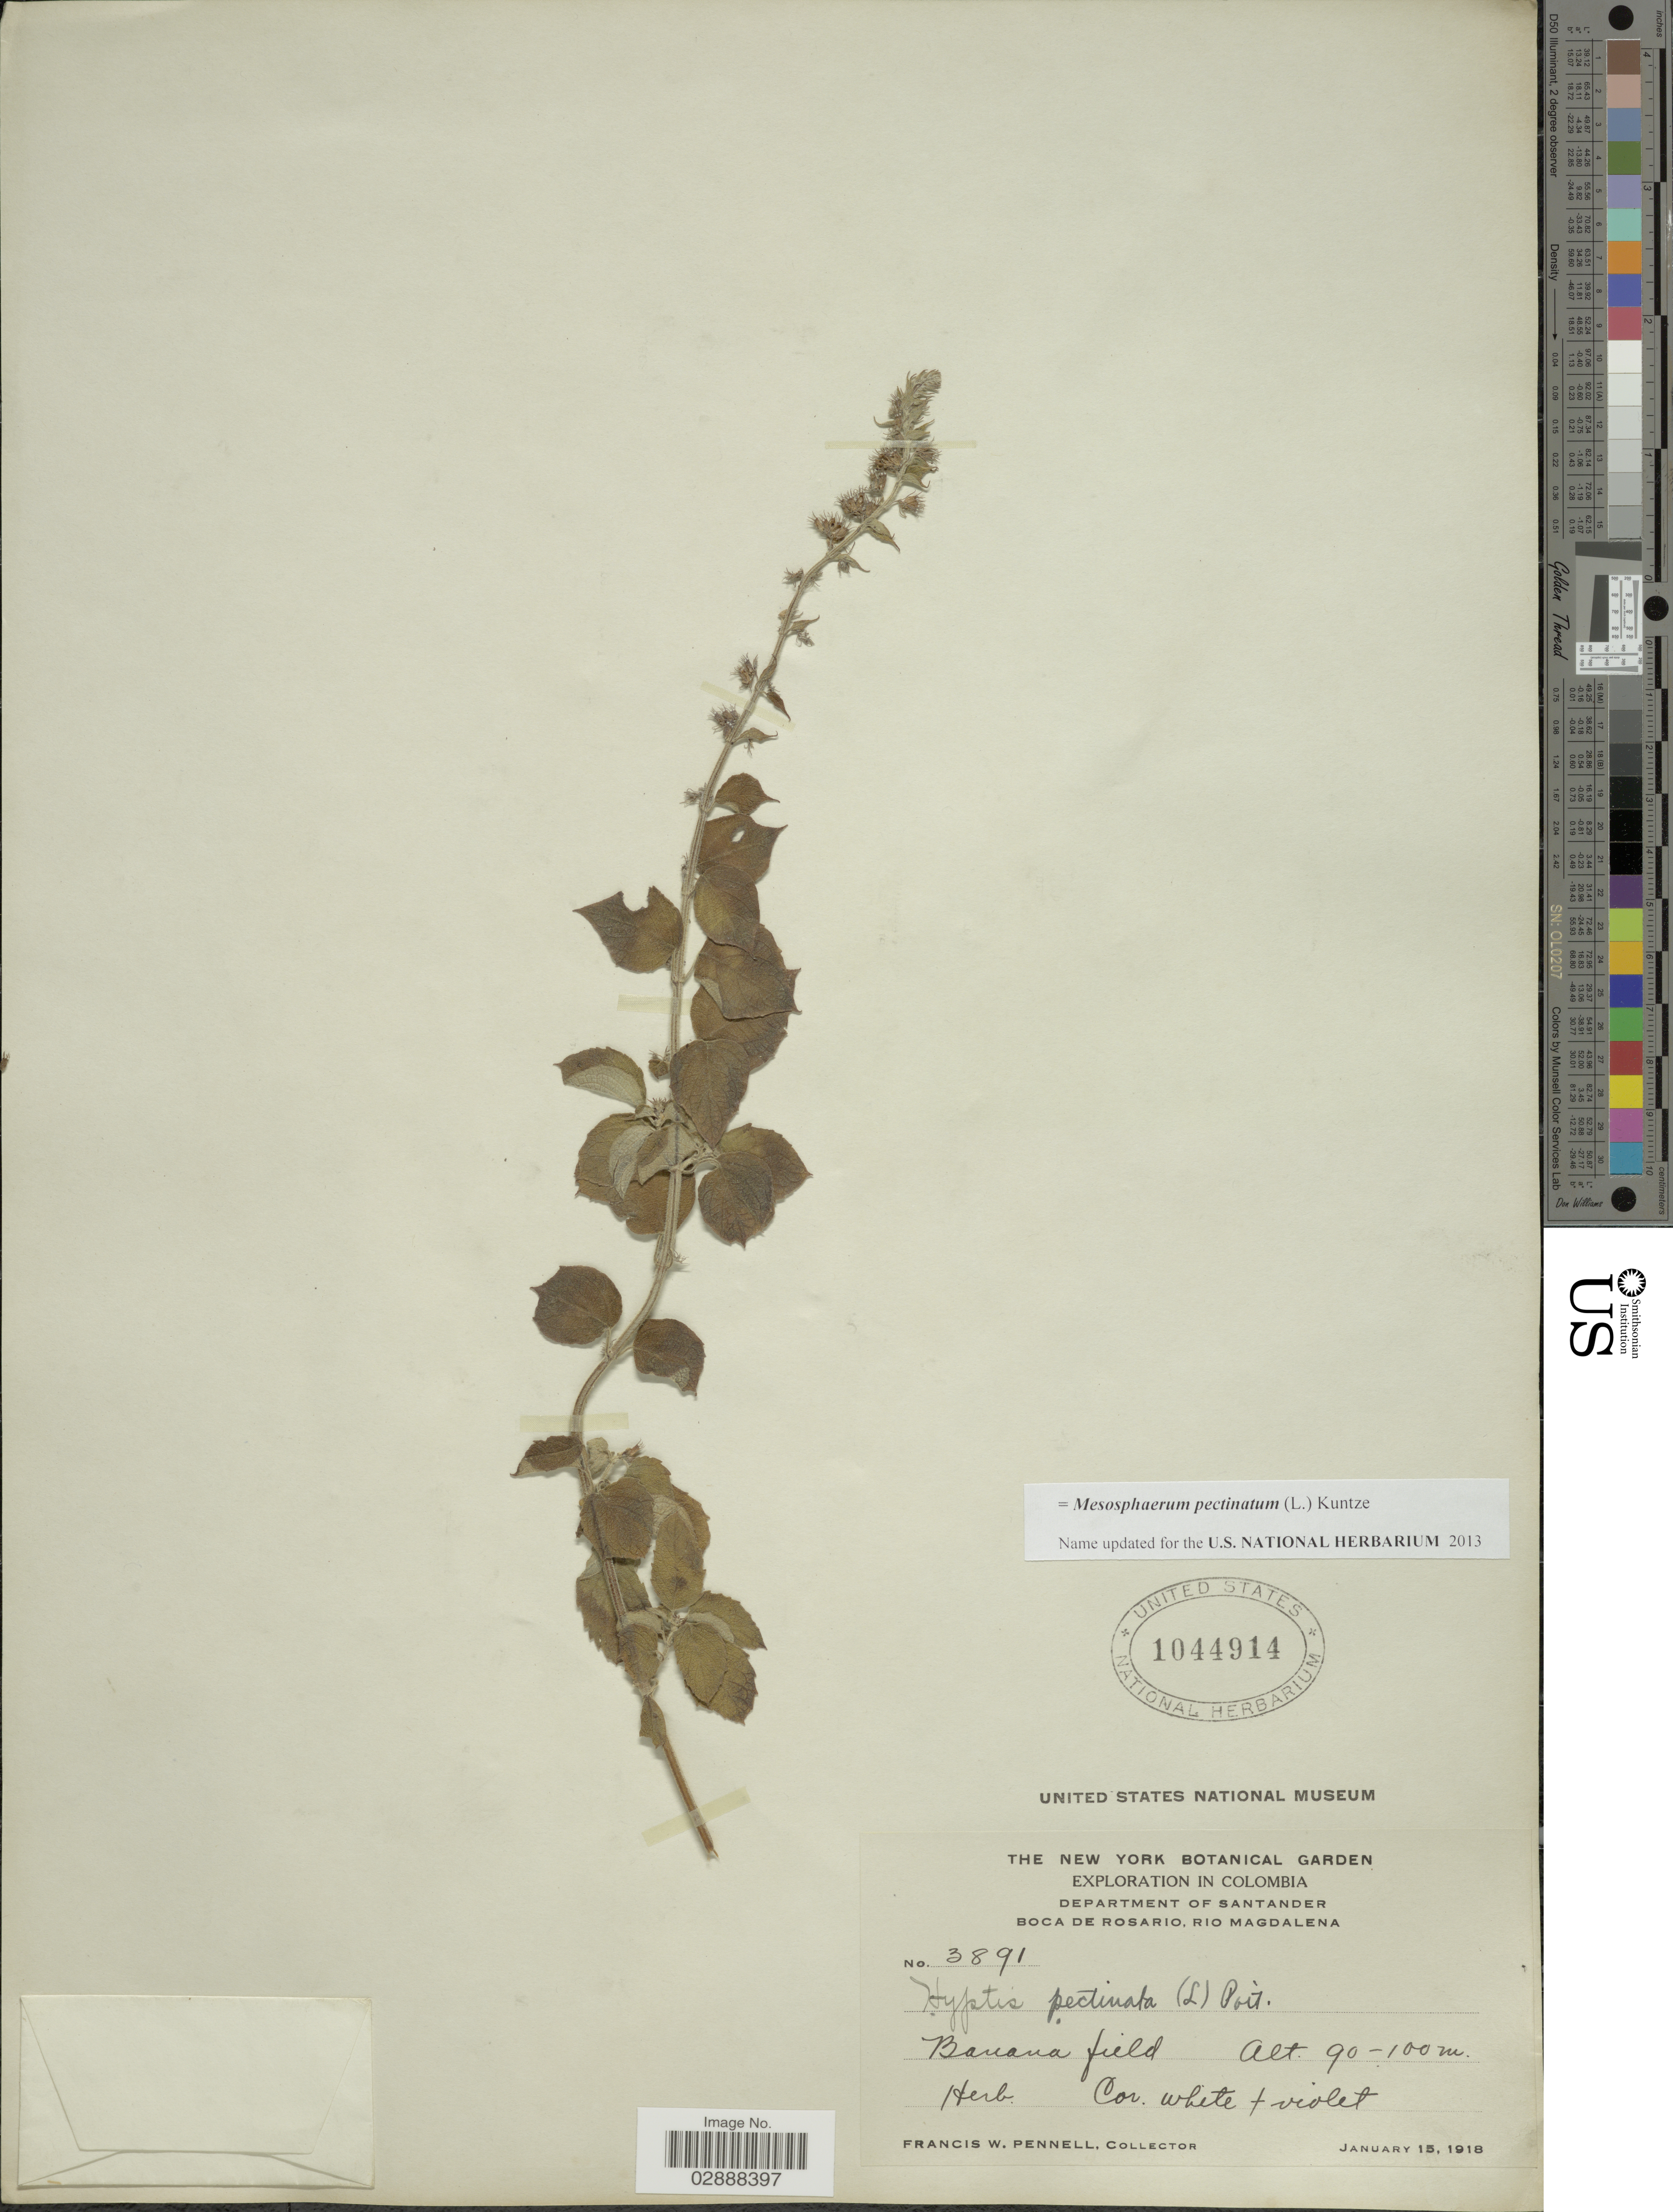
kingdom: Plantae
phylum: Tracheophyta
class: Magnoliopsida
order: Lamiales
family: Lamiaceae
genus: Mesosphaerum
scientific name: Mesosphaerum pectinatum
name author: (L.) Kuntze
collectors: F. W. Pennell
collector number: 3891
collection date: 1918-01-15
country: Colombia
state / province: Santander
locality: Department of Santander. Boca de Rosario, Rio Magdalena. Banana field.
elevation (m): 90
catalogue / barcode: US 1044914